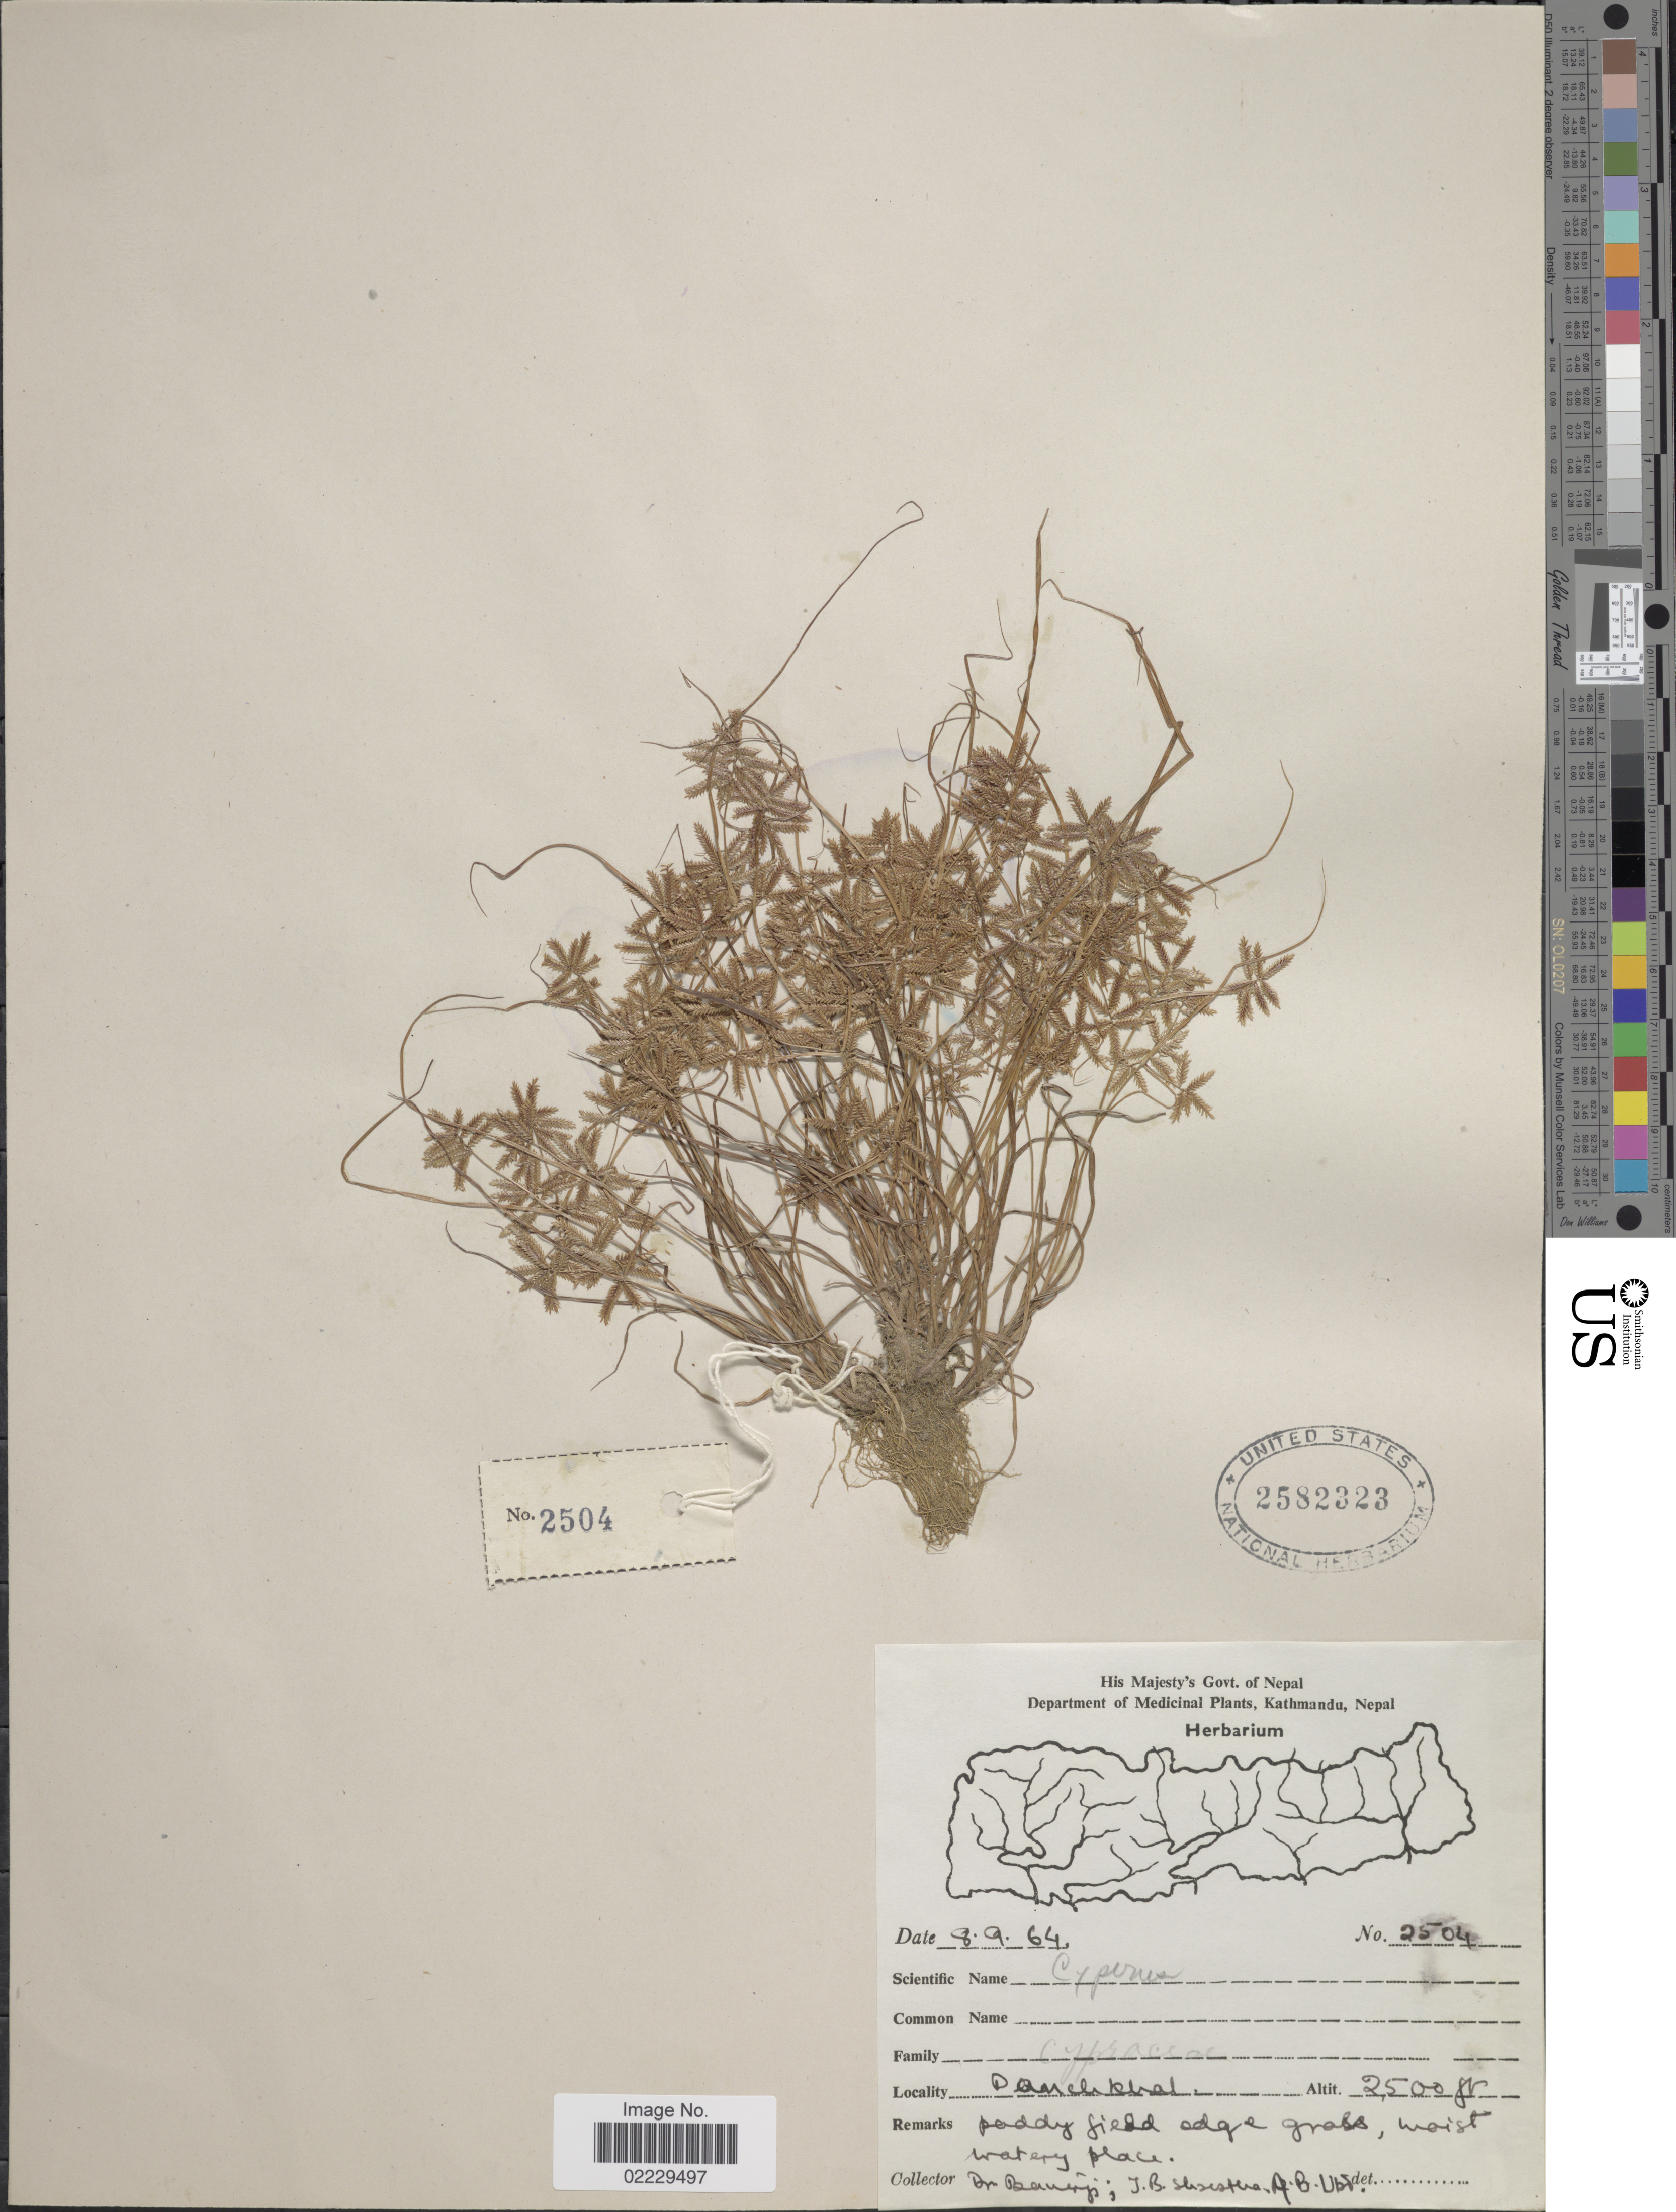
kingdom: Plantae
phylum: Tracheophyta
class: Liliopsida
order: Poales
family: Cyperaceae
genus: Cyperus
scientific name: Cyperus sp.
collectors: -. Banerjee, T. B. Shrestha & Upadhyay, --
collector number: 2504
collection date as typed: Transcribed d/m/y: 8/9/64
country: Nepal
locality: Panchkhal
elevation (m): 762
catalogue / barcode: US 2582323